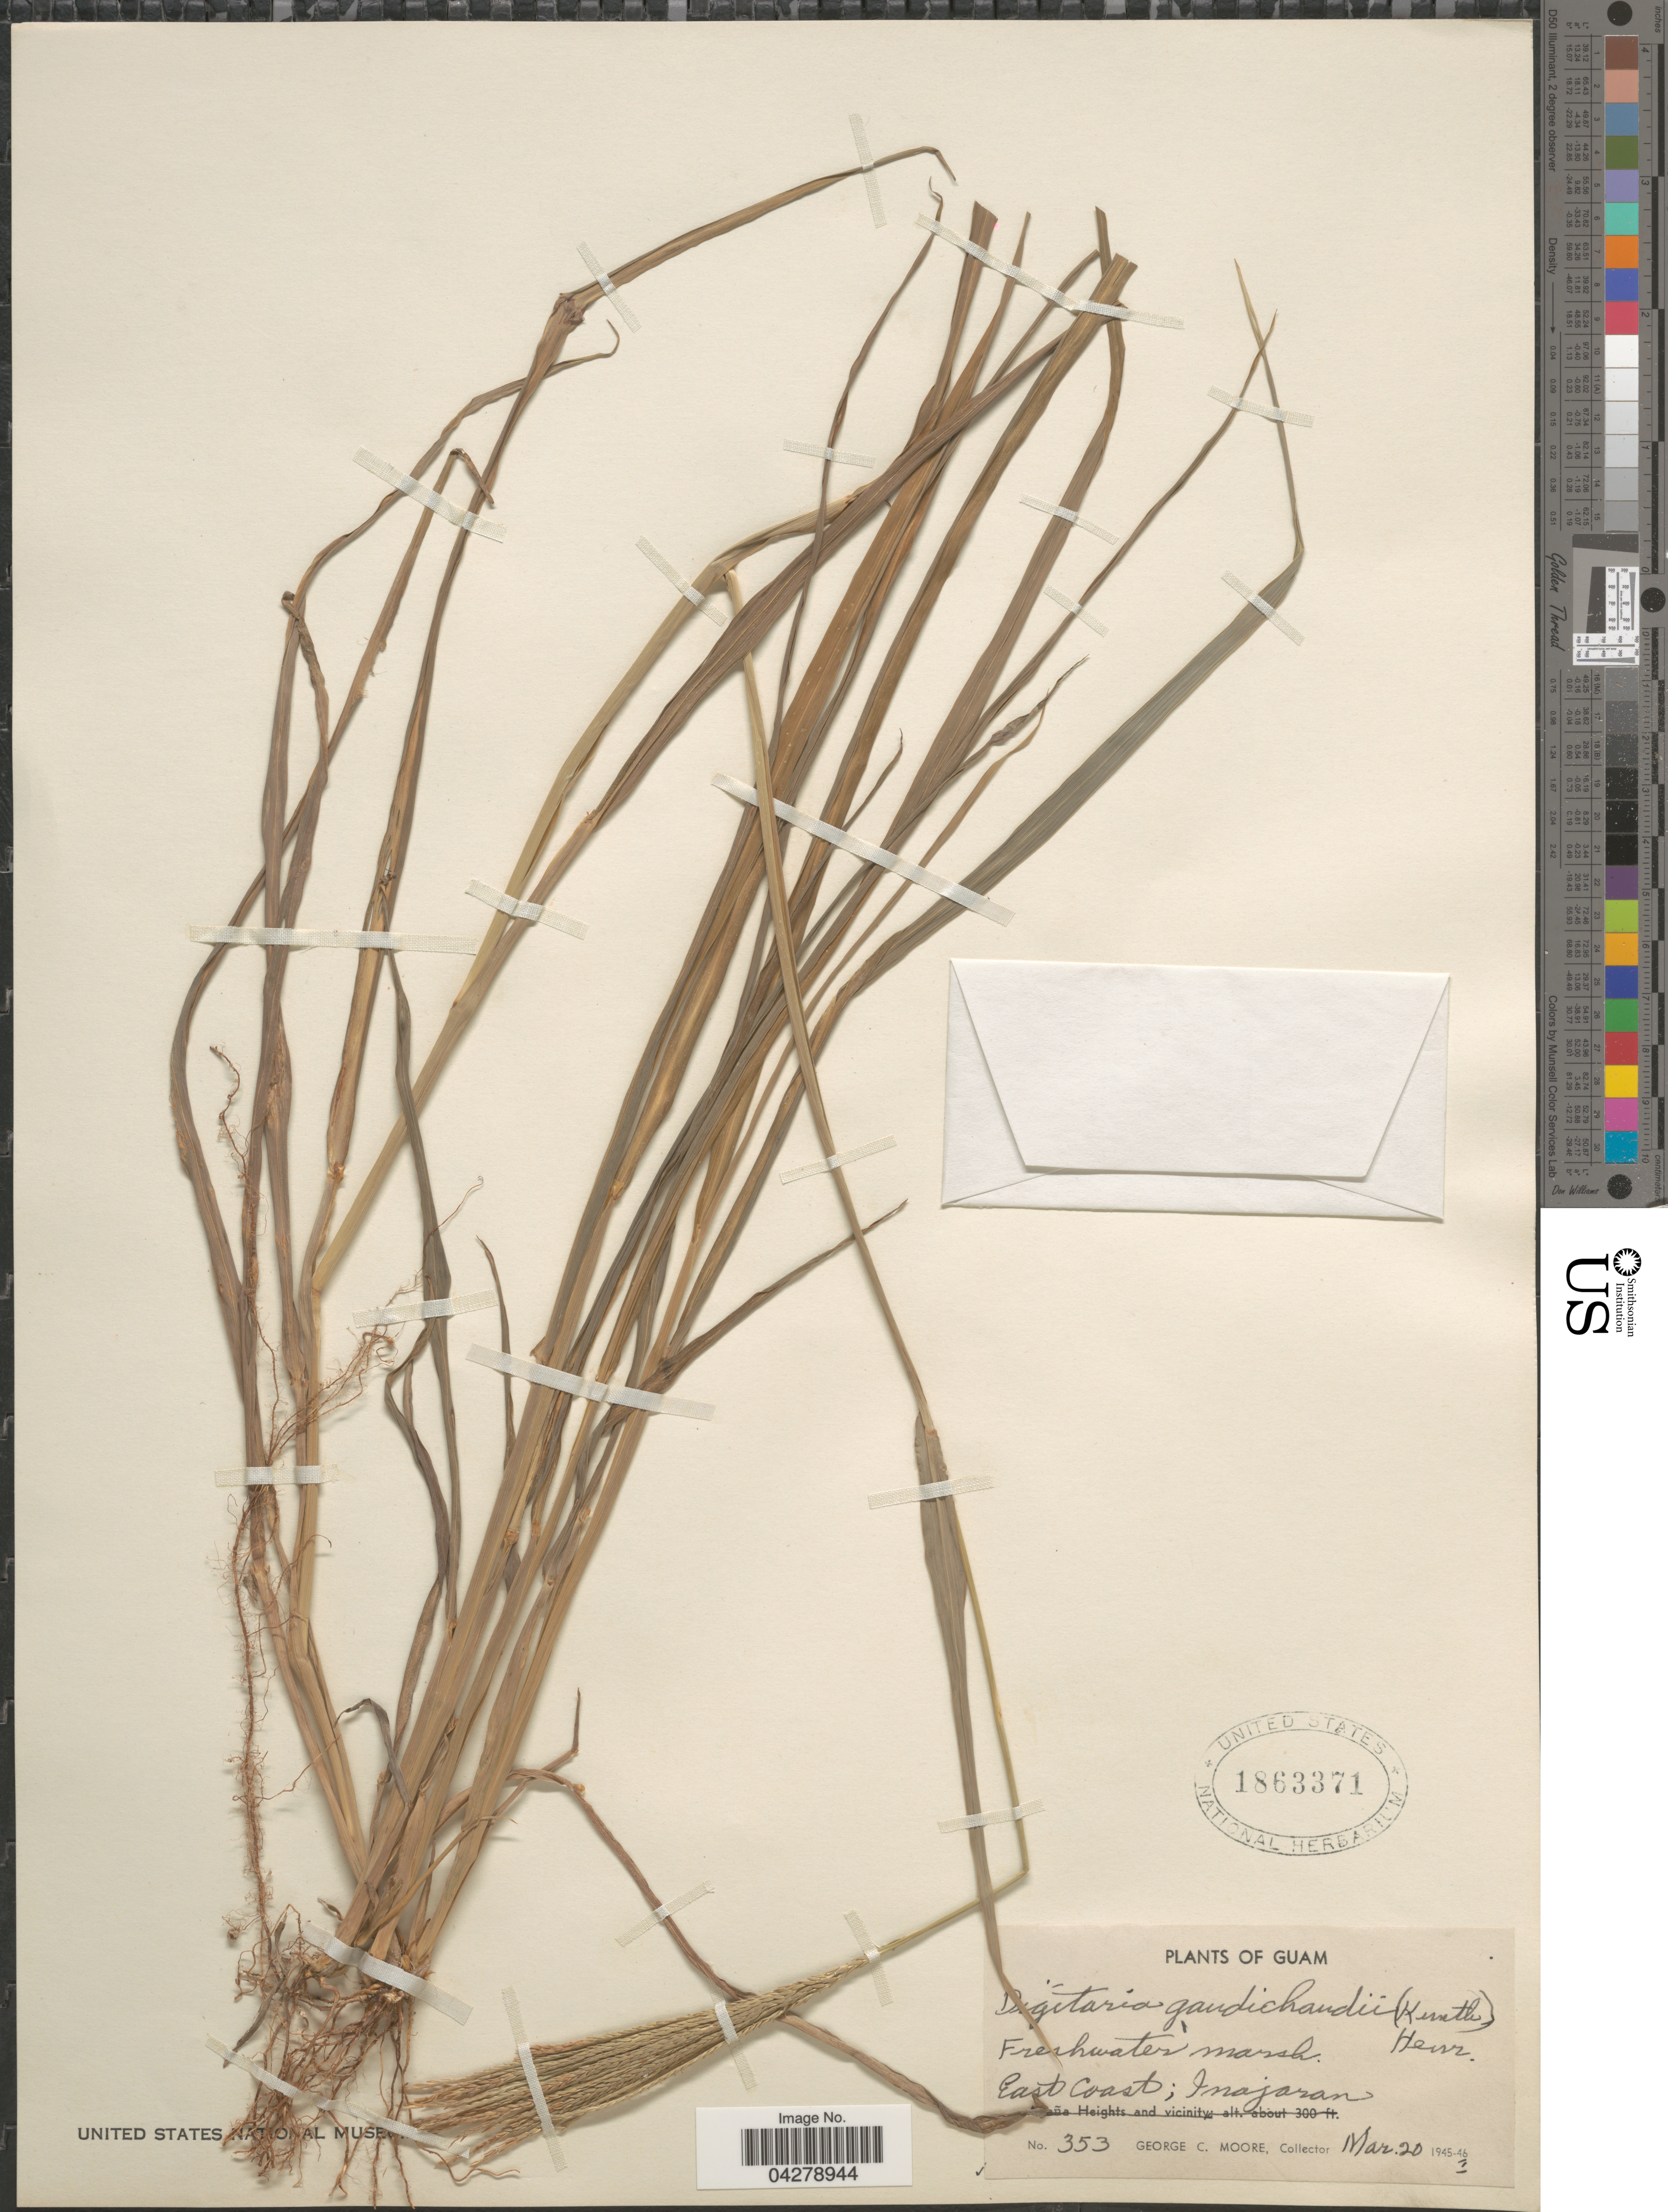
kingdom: Plantae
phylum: Tracheophyta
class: Liliopsida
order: Poales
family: Poaceae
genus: Digitaria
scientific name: Digitaria gaudichaudii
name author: (Kunth) Ham.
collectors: G. C. Moore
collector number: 353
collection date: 1946-03-20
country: Guam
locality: Freshwater marsh. East Coast; Inajaran.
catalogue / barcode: US 1863371